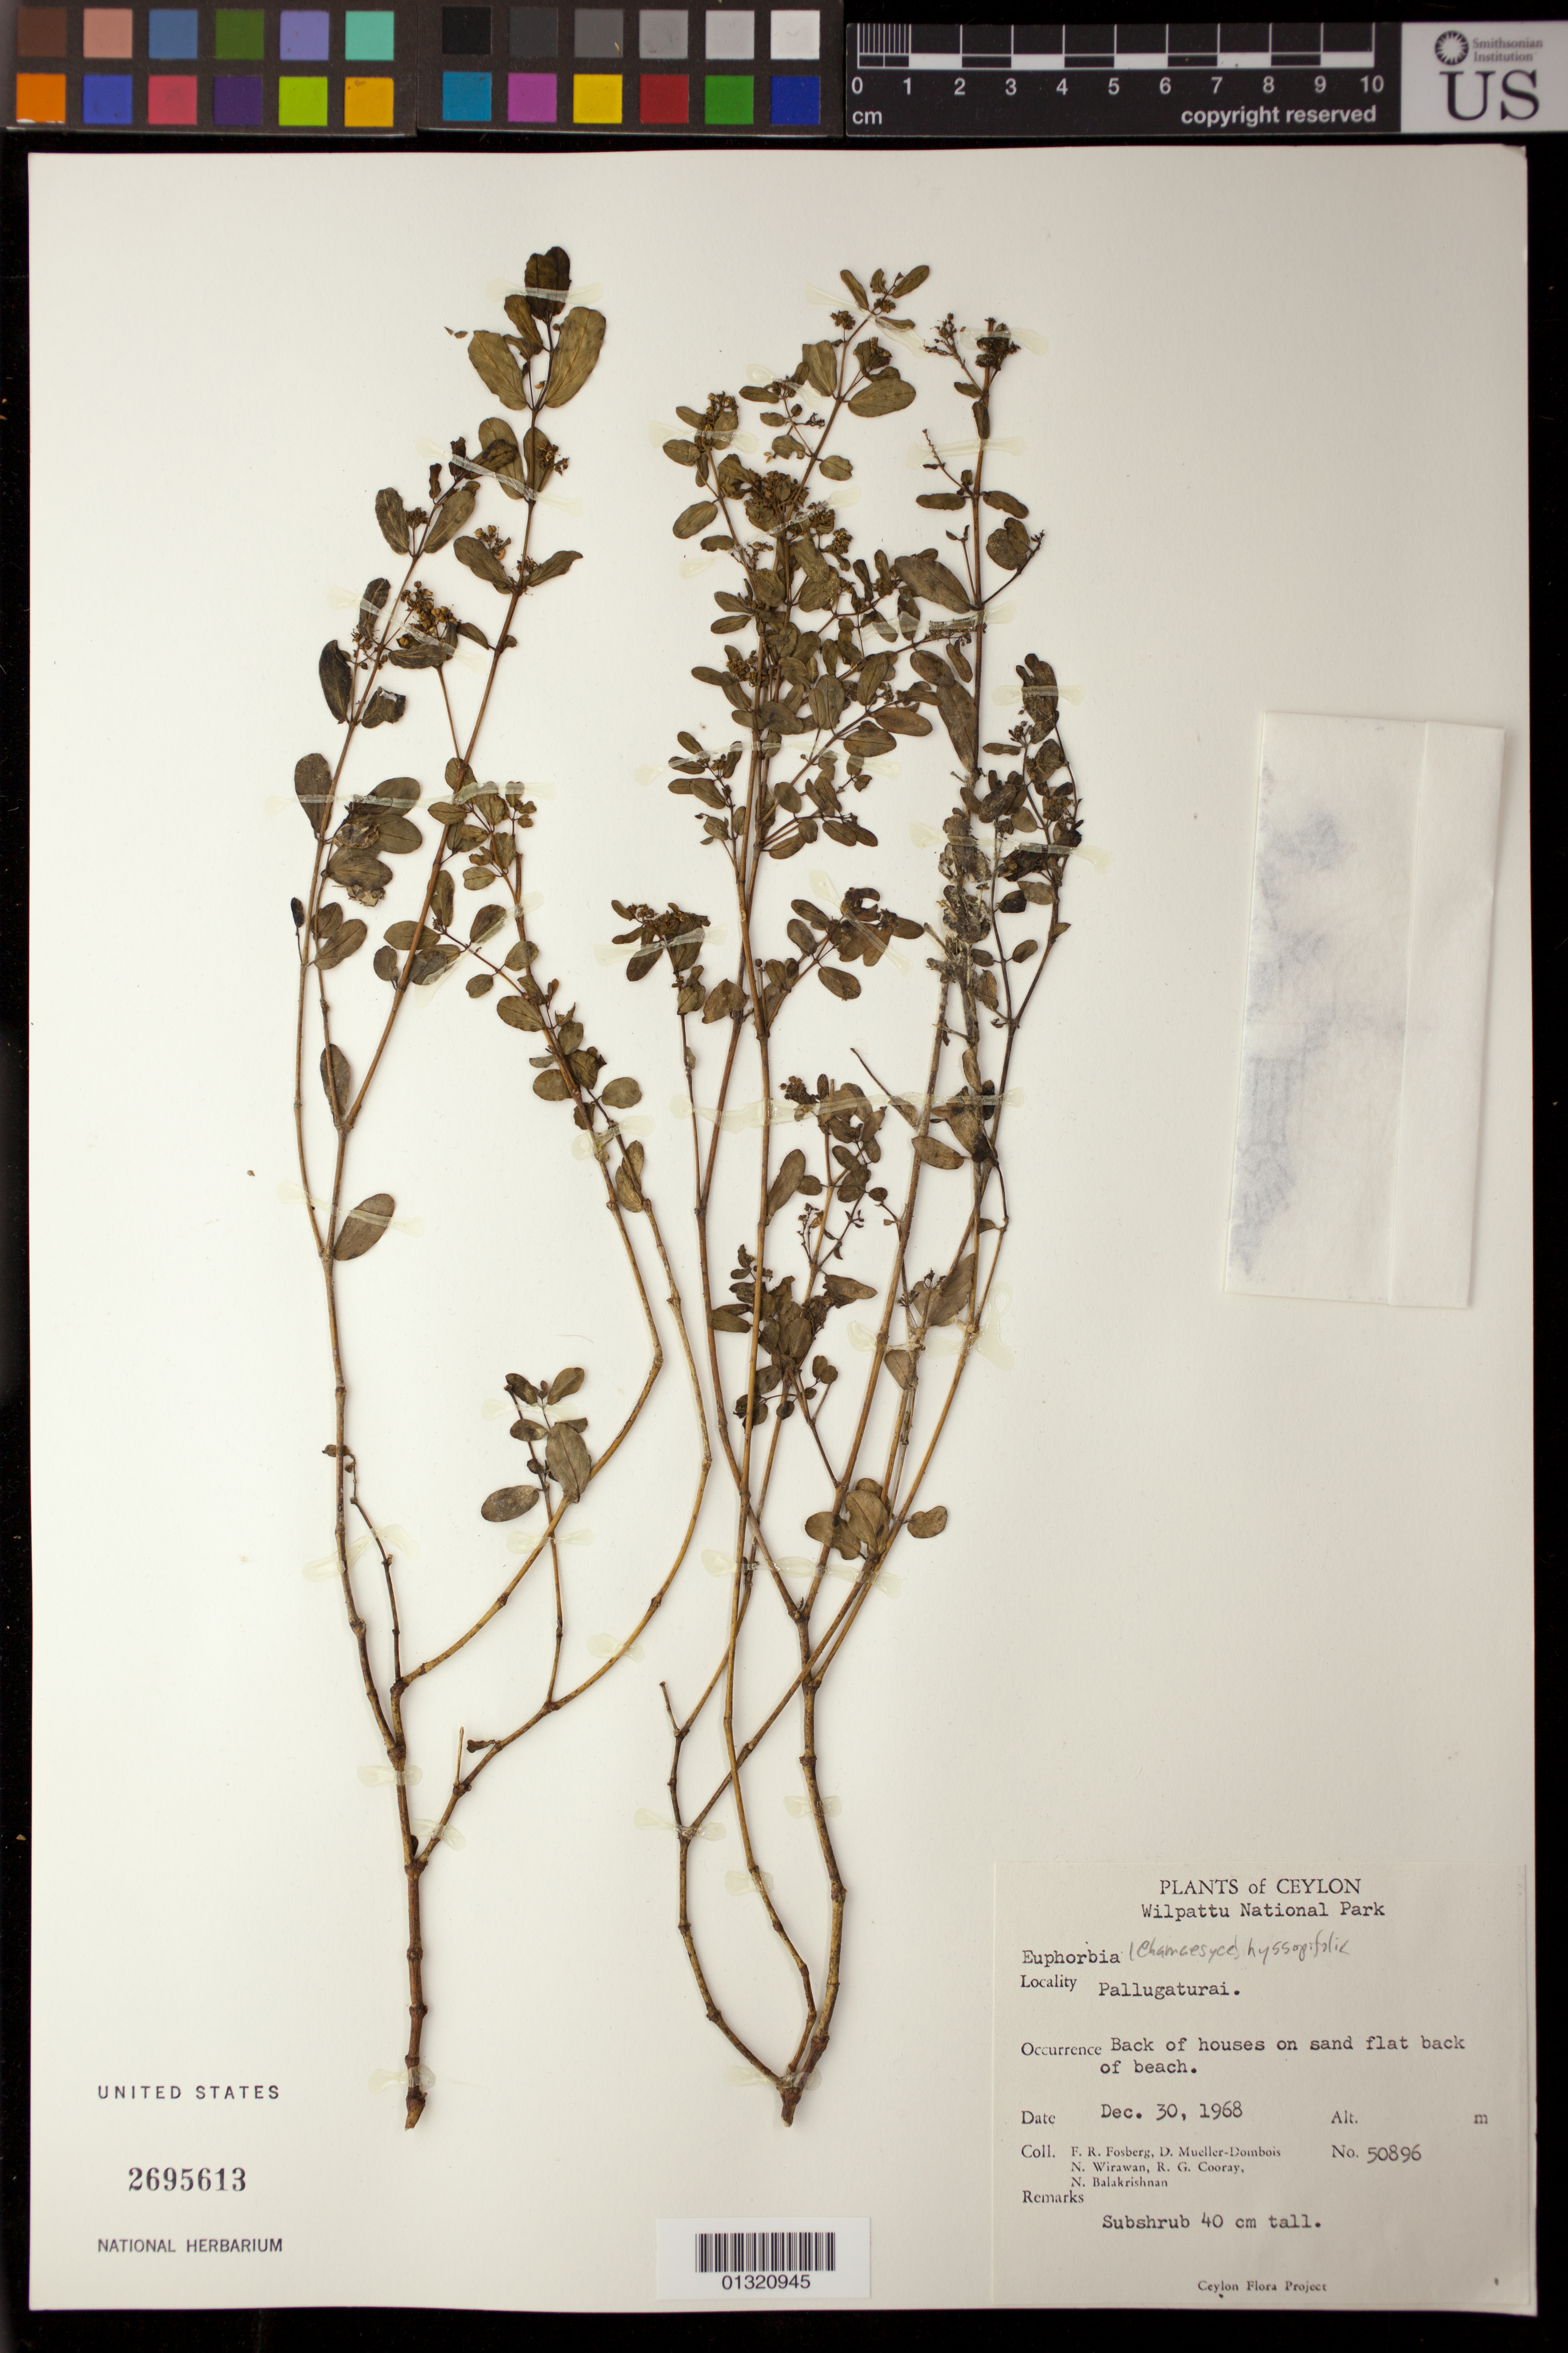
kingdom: Plantae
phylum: Tracheophyta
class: Magnoliopsida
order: Malpighiales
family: Euphorbiaceae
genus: Euphorbia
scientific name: Euphorbia hyssopifolia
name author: L.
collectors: F. R. Fosberg, D. Mueller-Dombois, N. Wirawan, R. Cooray & N. Balakrishnan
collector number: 50896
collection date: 1968-12-30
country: Sri Lanka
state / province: North Western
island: Ceylon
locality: Pallugaturai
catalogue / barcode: US 2695613